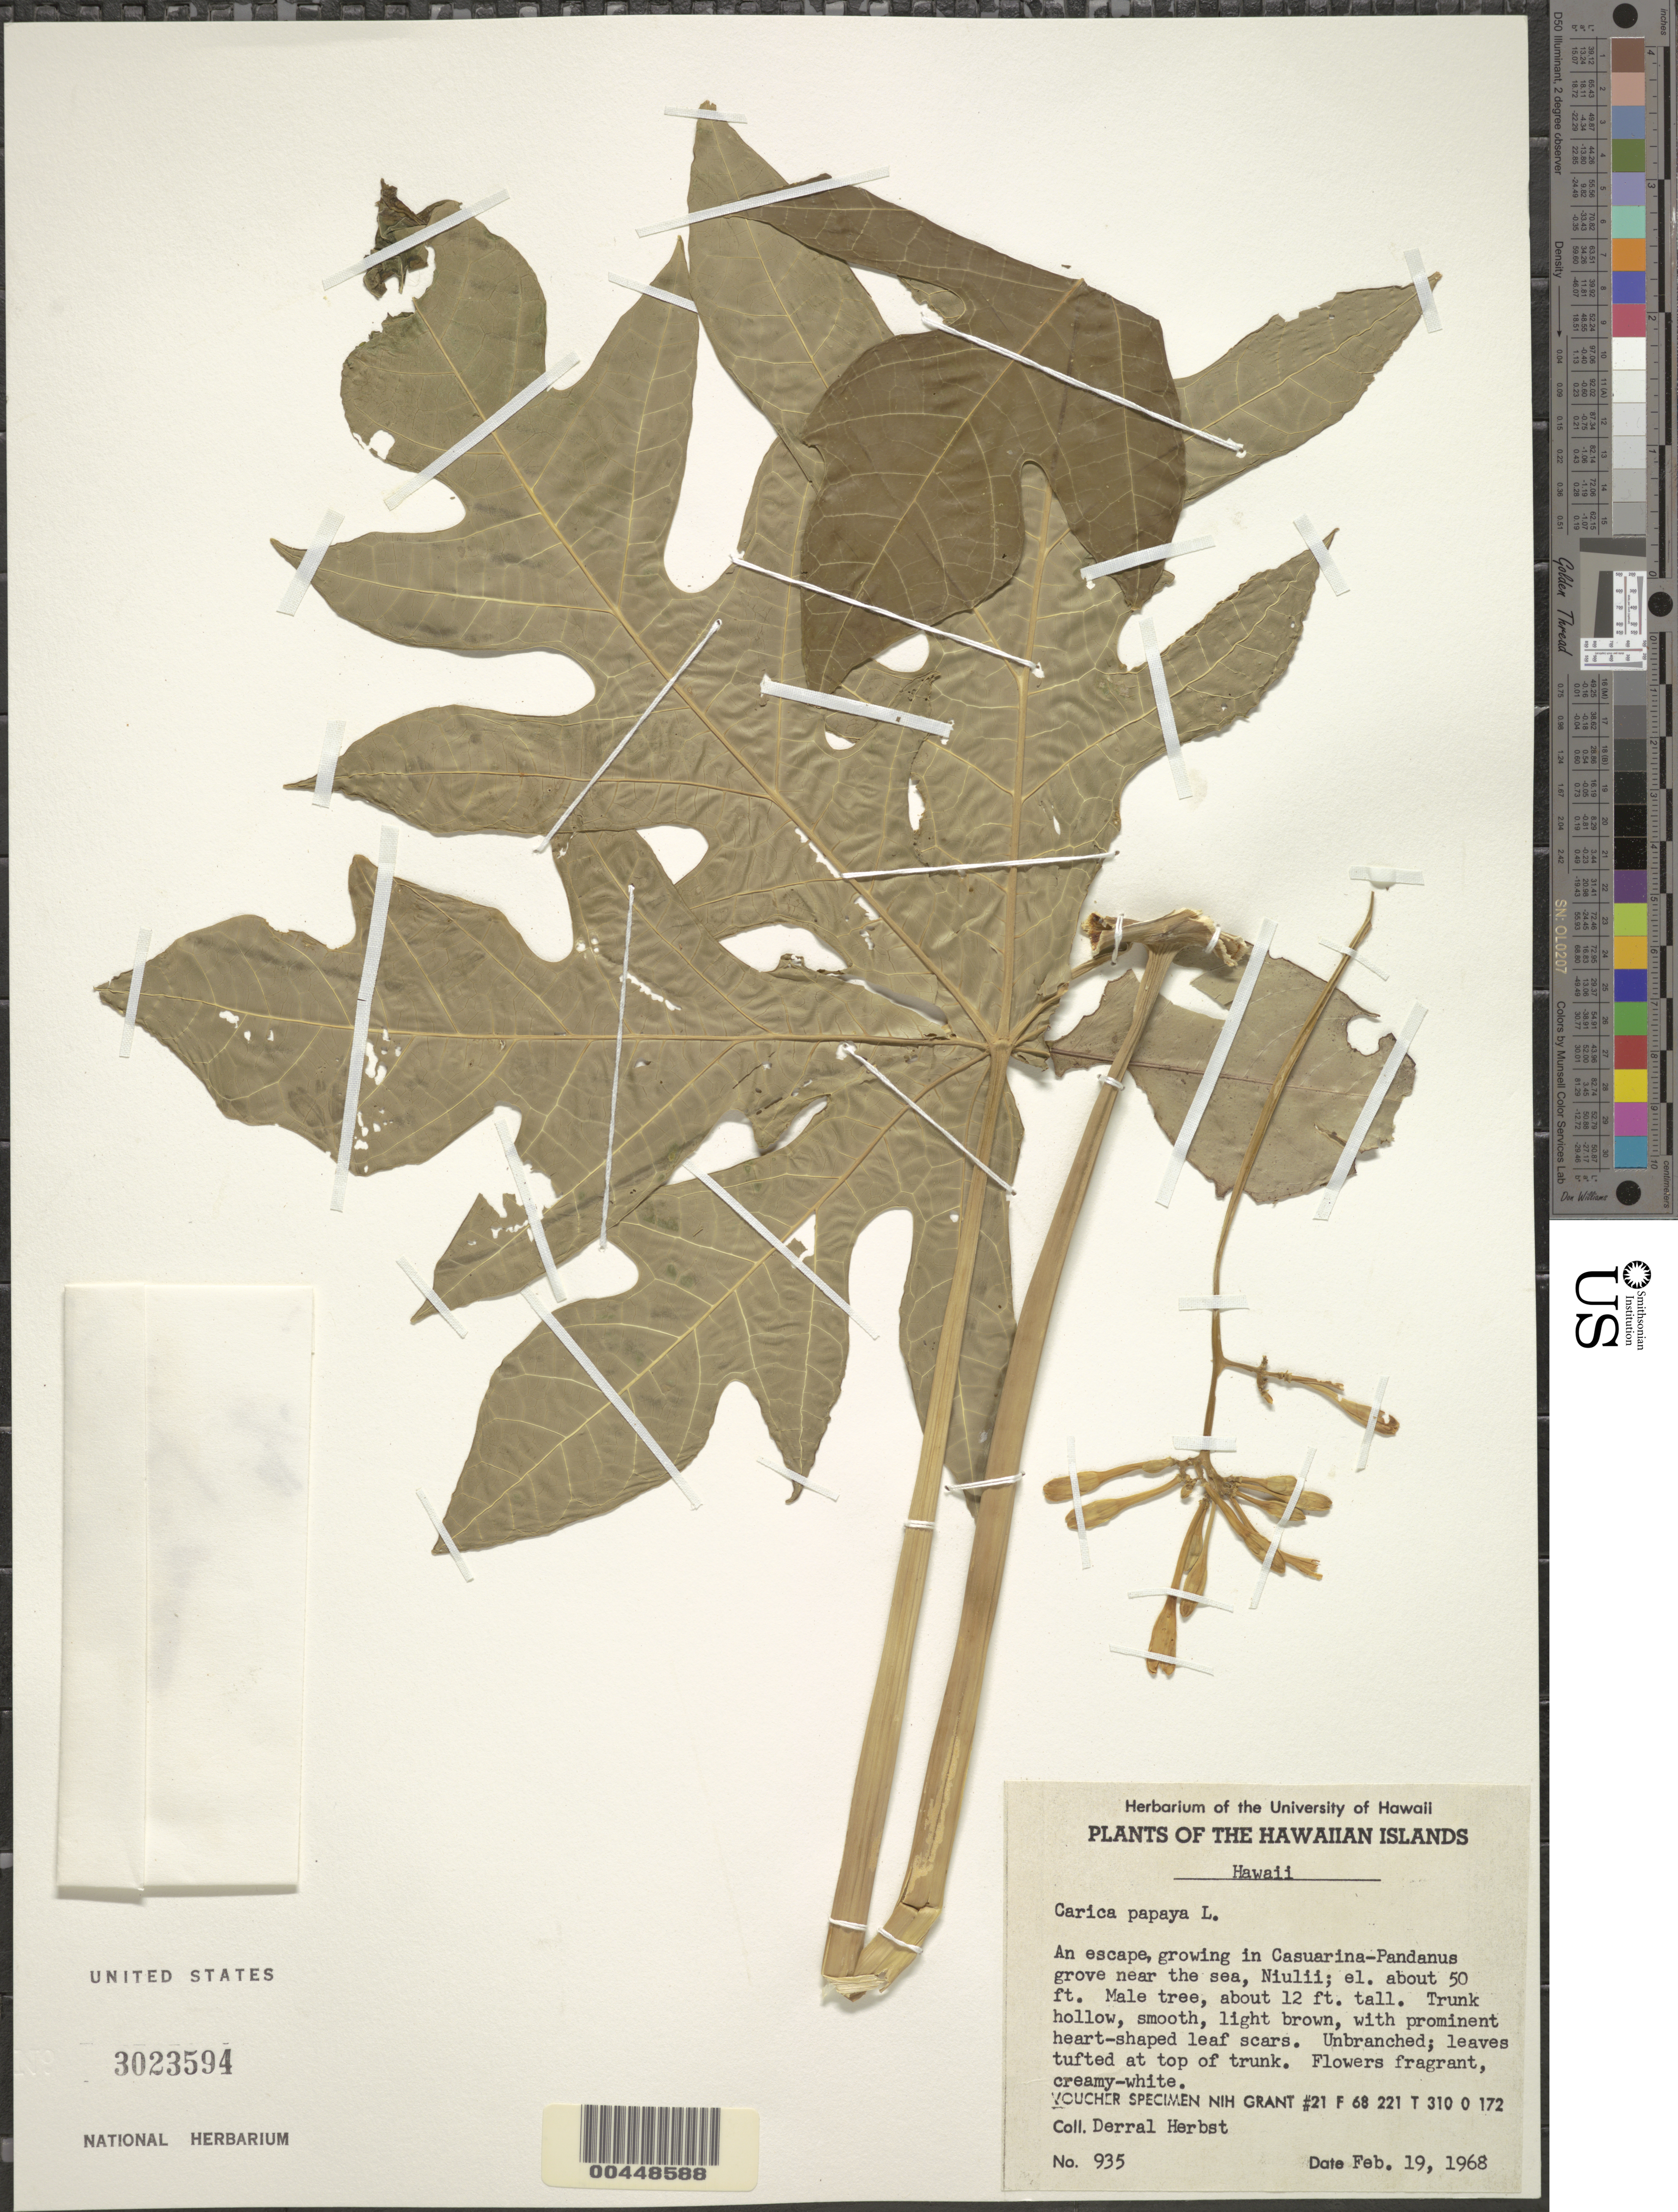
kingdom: Plantae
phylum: Tracheophyta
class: Magnoliopsida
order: Brassicales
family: Caricaceae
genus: Carica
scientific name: Carica papaya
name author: L.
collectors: D. R. Herbst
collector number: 935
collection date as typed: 19 Feb 1968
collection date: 1968-02-19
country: United States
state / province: Hawaii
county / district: Hawaii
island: Hawaii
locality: Niulii, near the sea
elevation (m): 15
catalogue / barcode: US 3023594